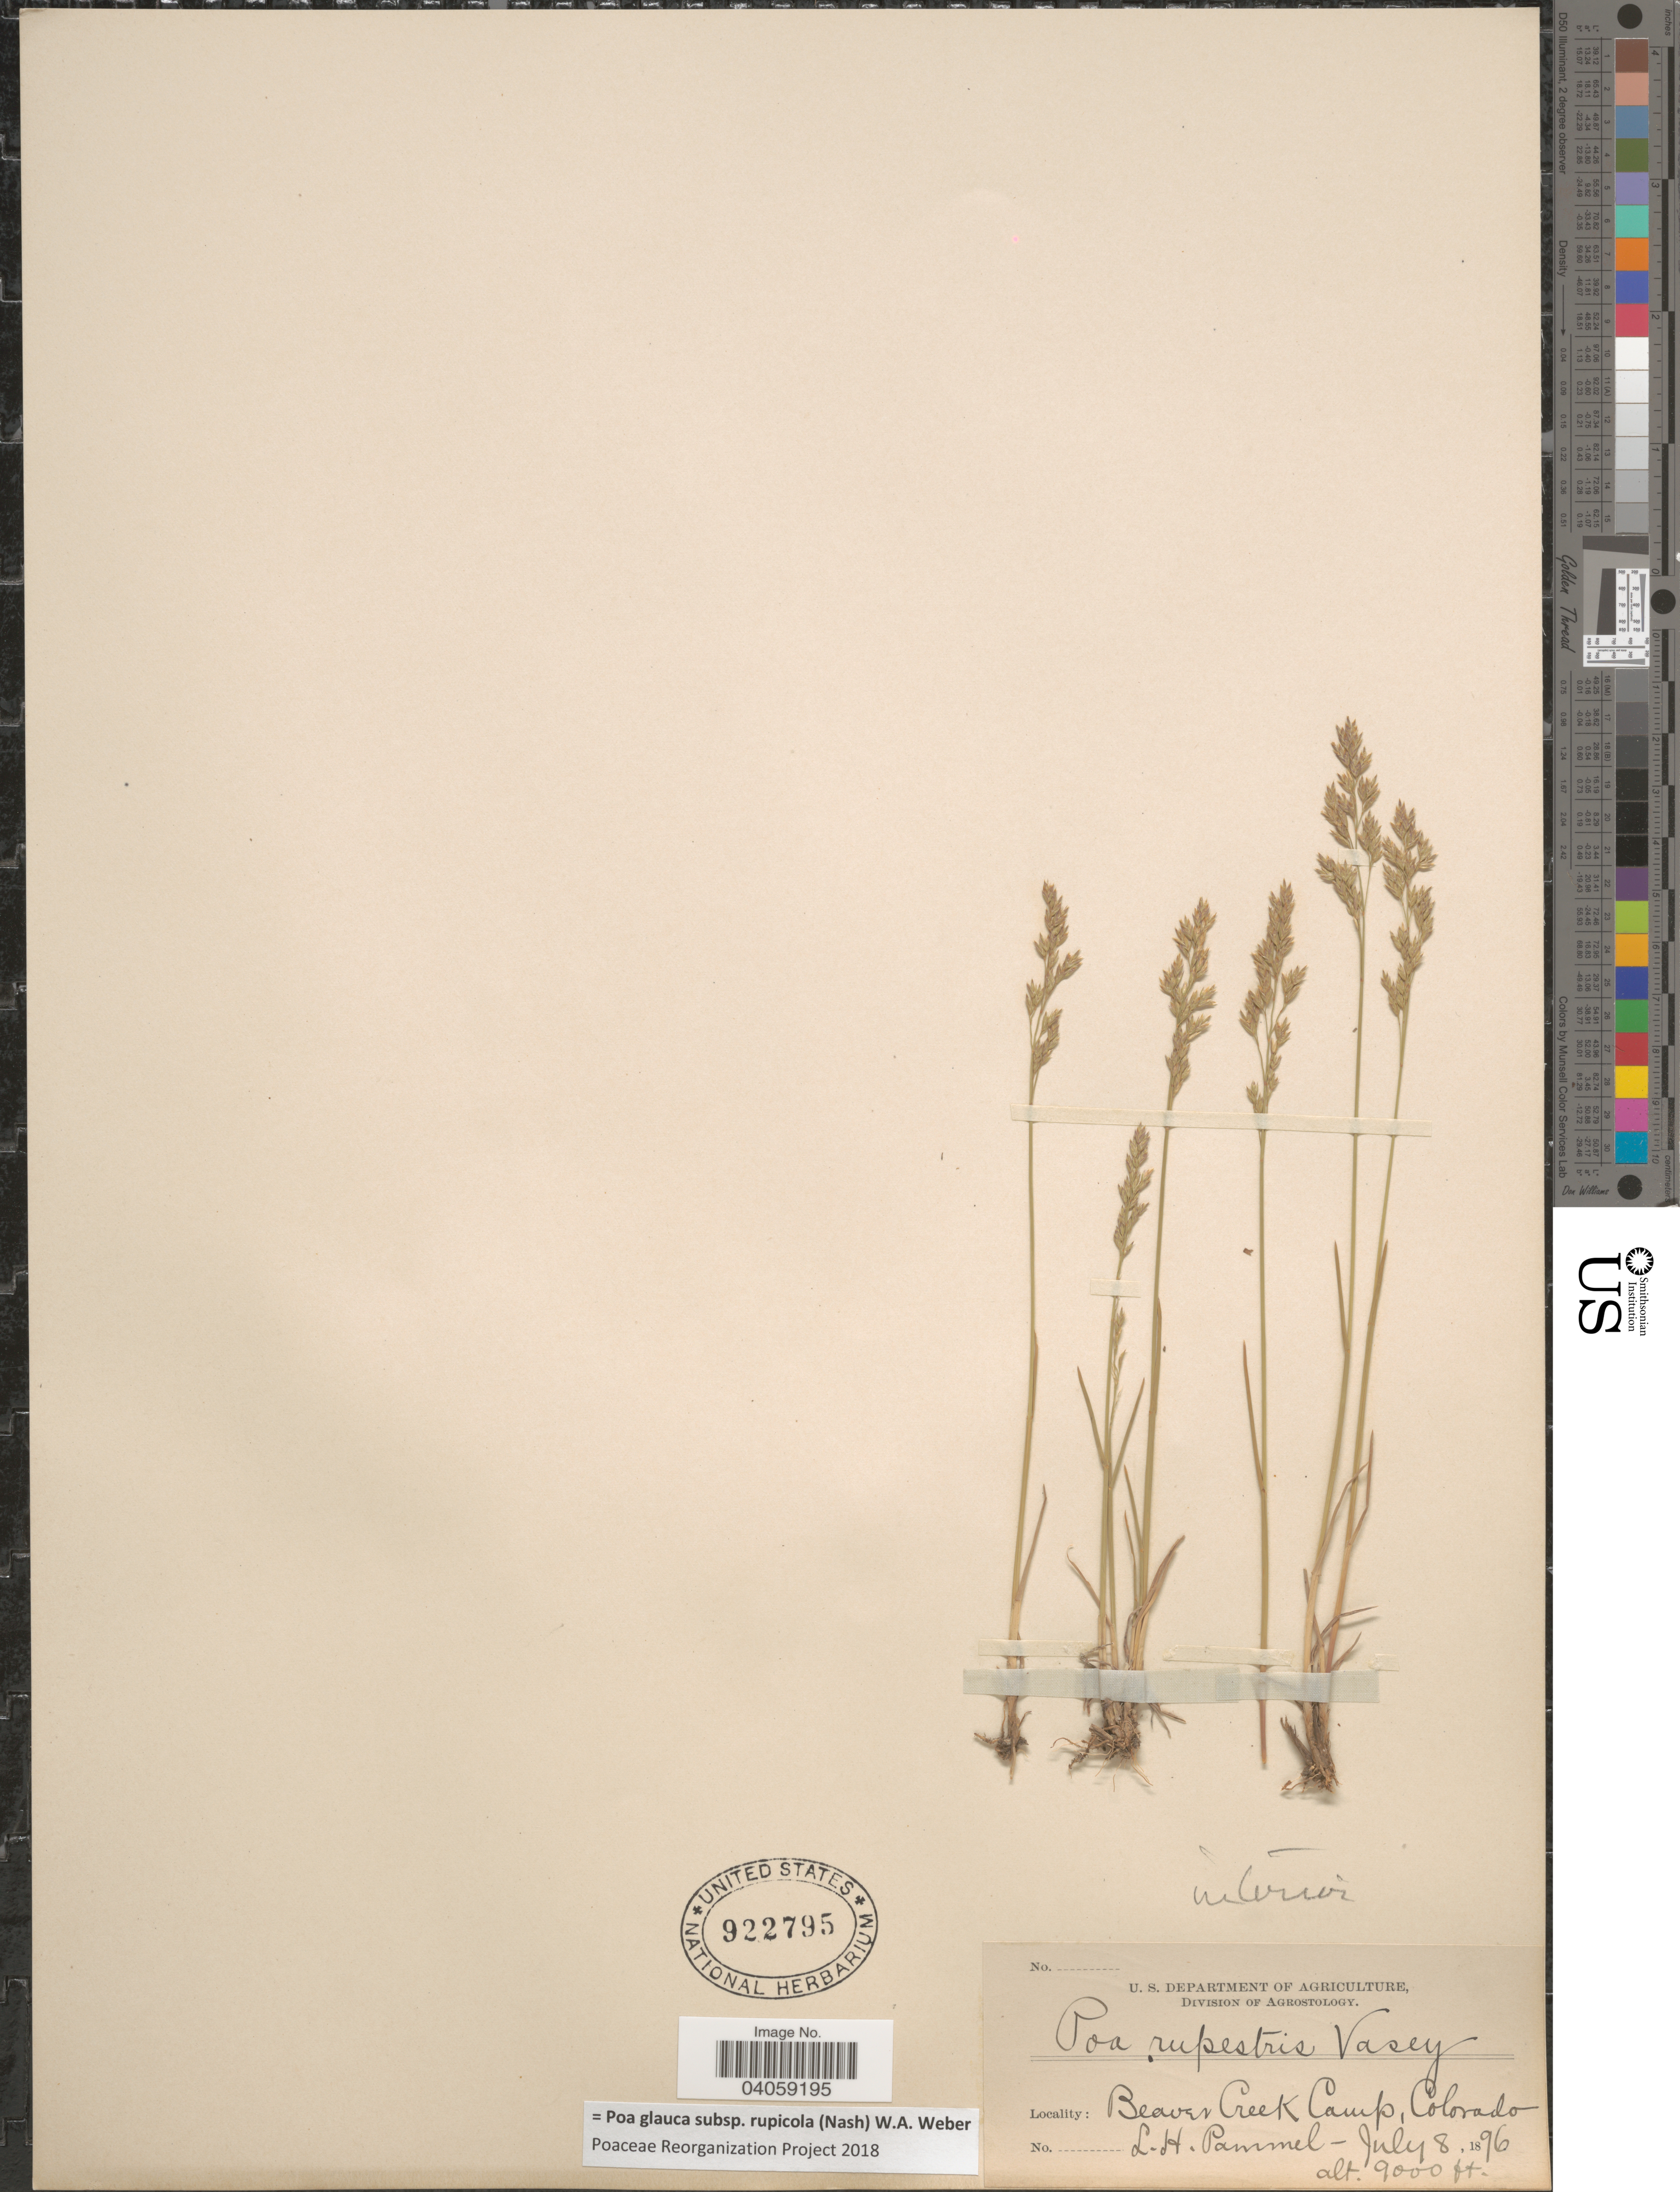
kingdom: Plantae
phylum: Tracheophyta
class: Liliopsida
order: Poales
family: Poaceae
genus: Poa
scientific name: Poa glauca subsp. rupicola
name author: (Nash) W.A. Weber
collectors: L. Pammel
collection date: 1896-07-08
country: United States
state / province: Colorado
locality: Beaver Creek Camp.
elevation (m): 2743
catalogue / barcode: US 922795